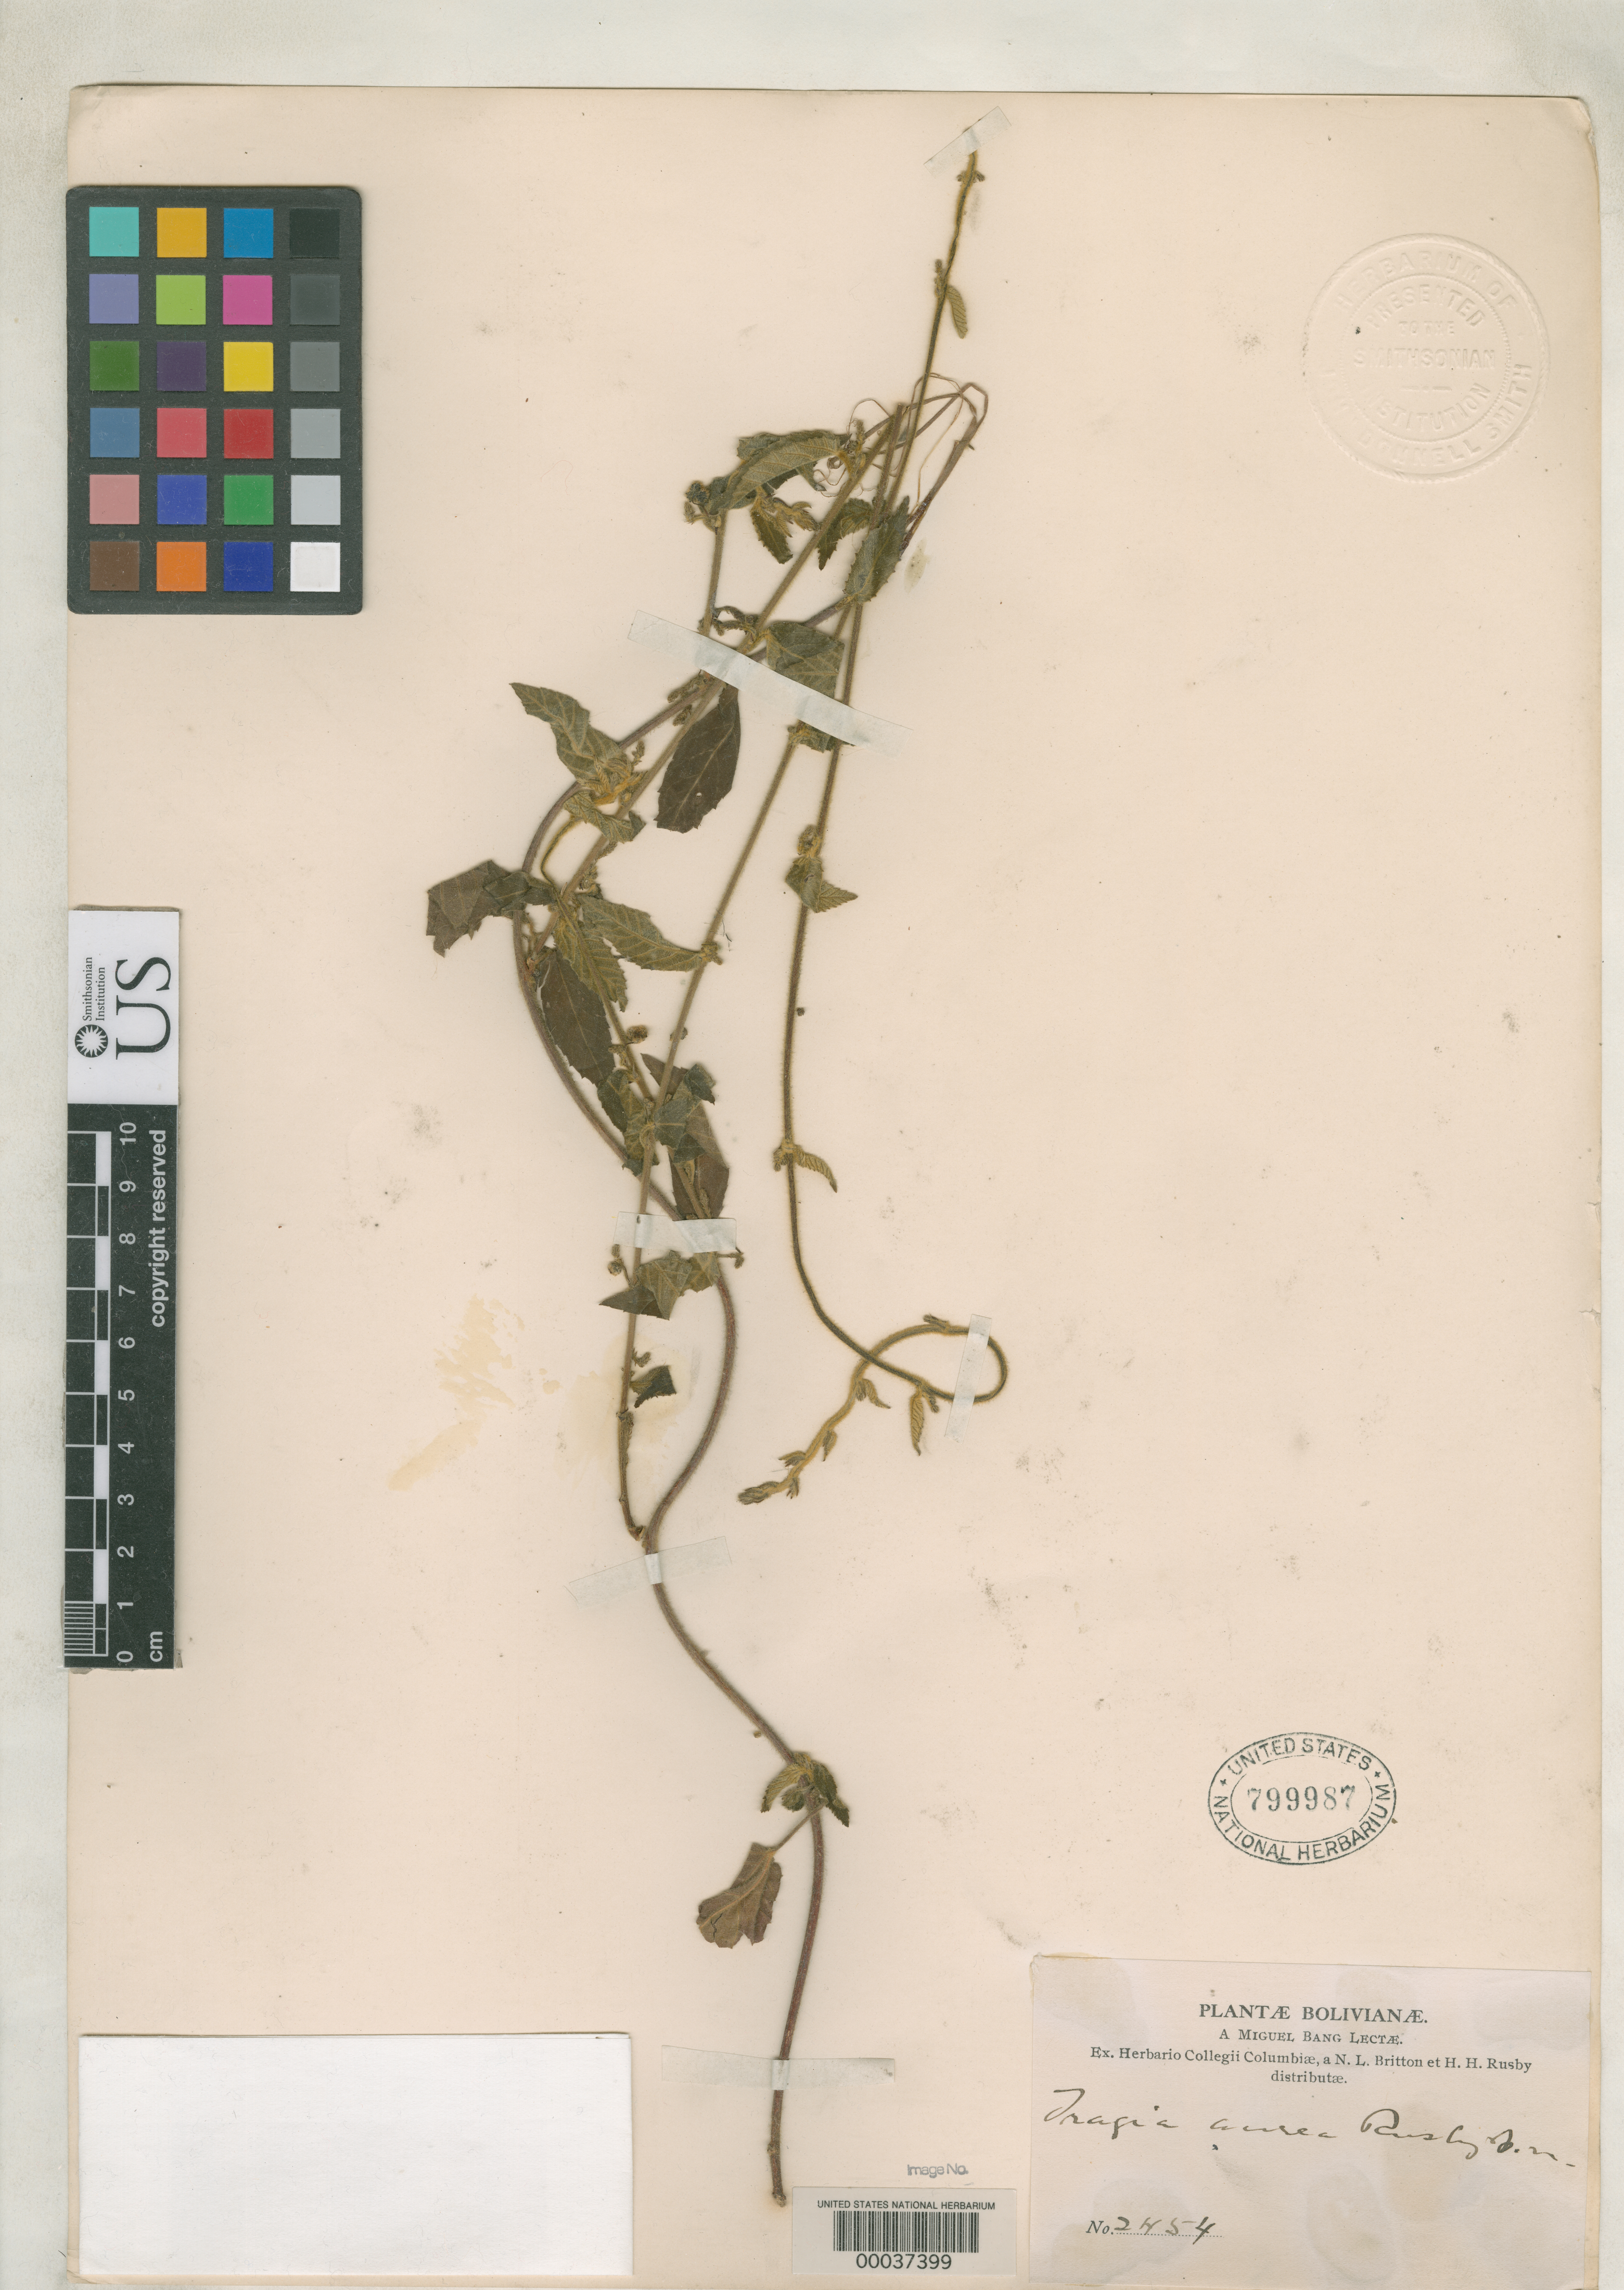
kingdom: Plantae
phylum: Tracheophyta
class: Magnoliopsida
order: Malpighiales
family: Euphorbiaceae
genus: Tragia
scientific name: Tragia aurea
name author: Rusby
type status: Isotype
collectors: M. Bang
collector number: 2454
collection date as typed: Sep 1894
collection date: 1894-09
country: Bolivia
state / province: La Paz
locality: Yungas, Coroico.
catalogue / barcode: US 799987